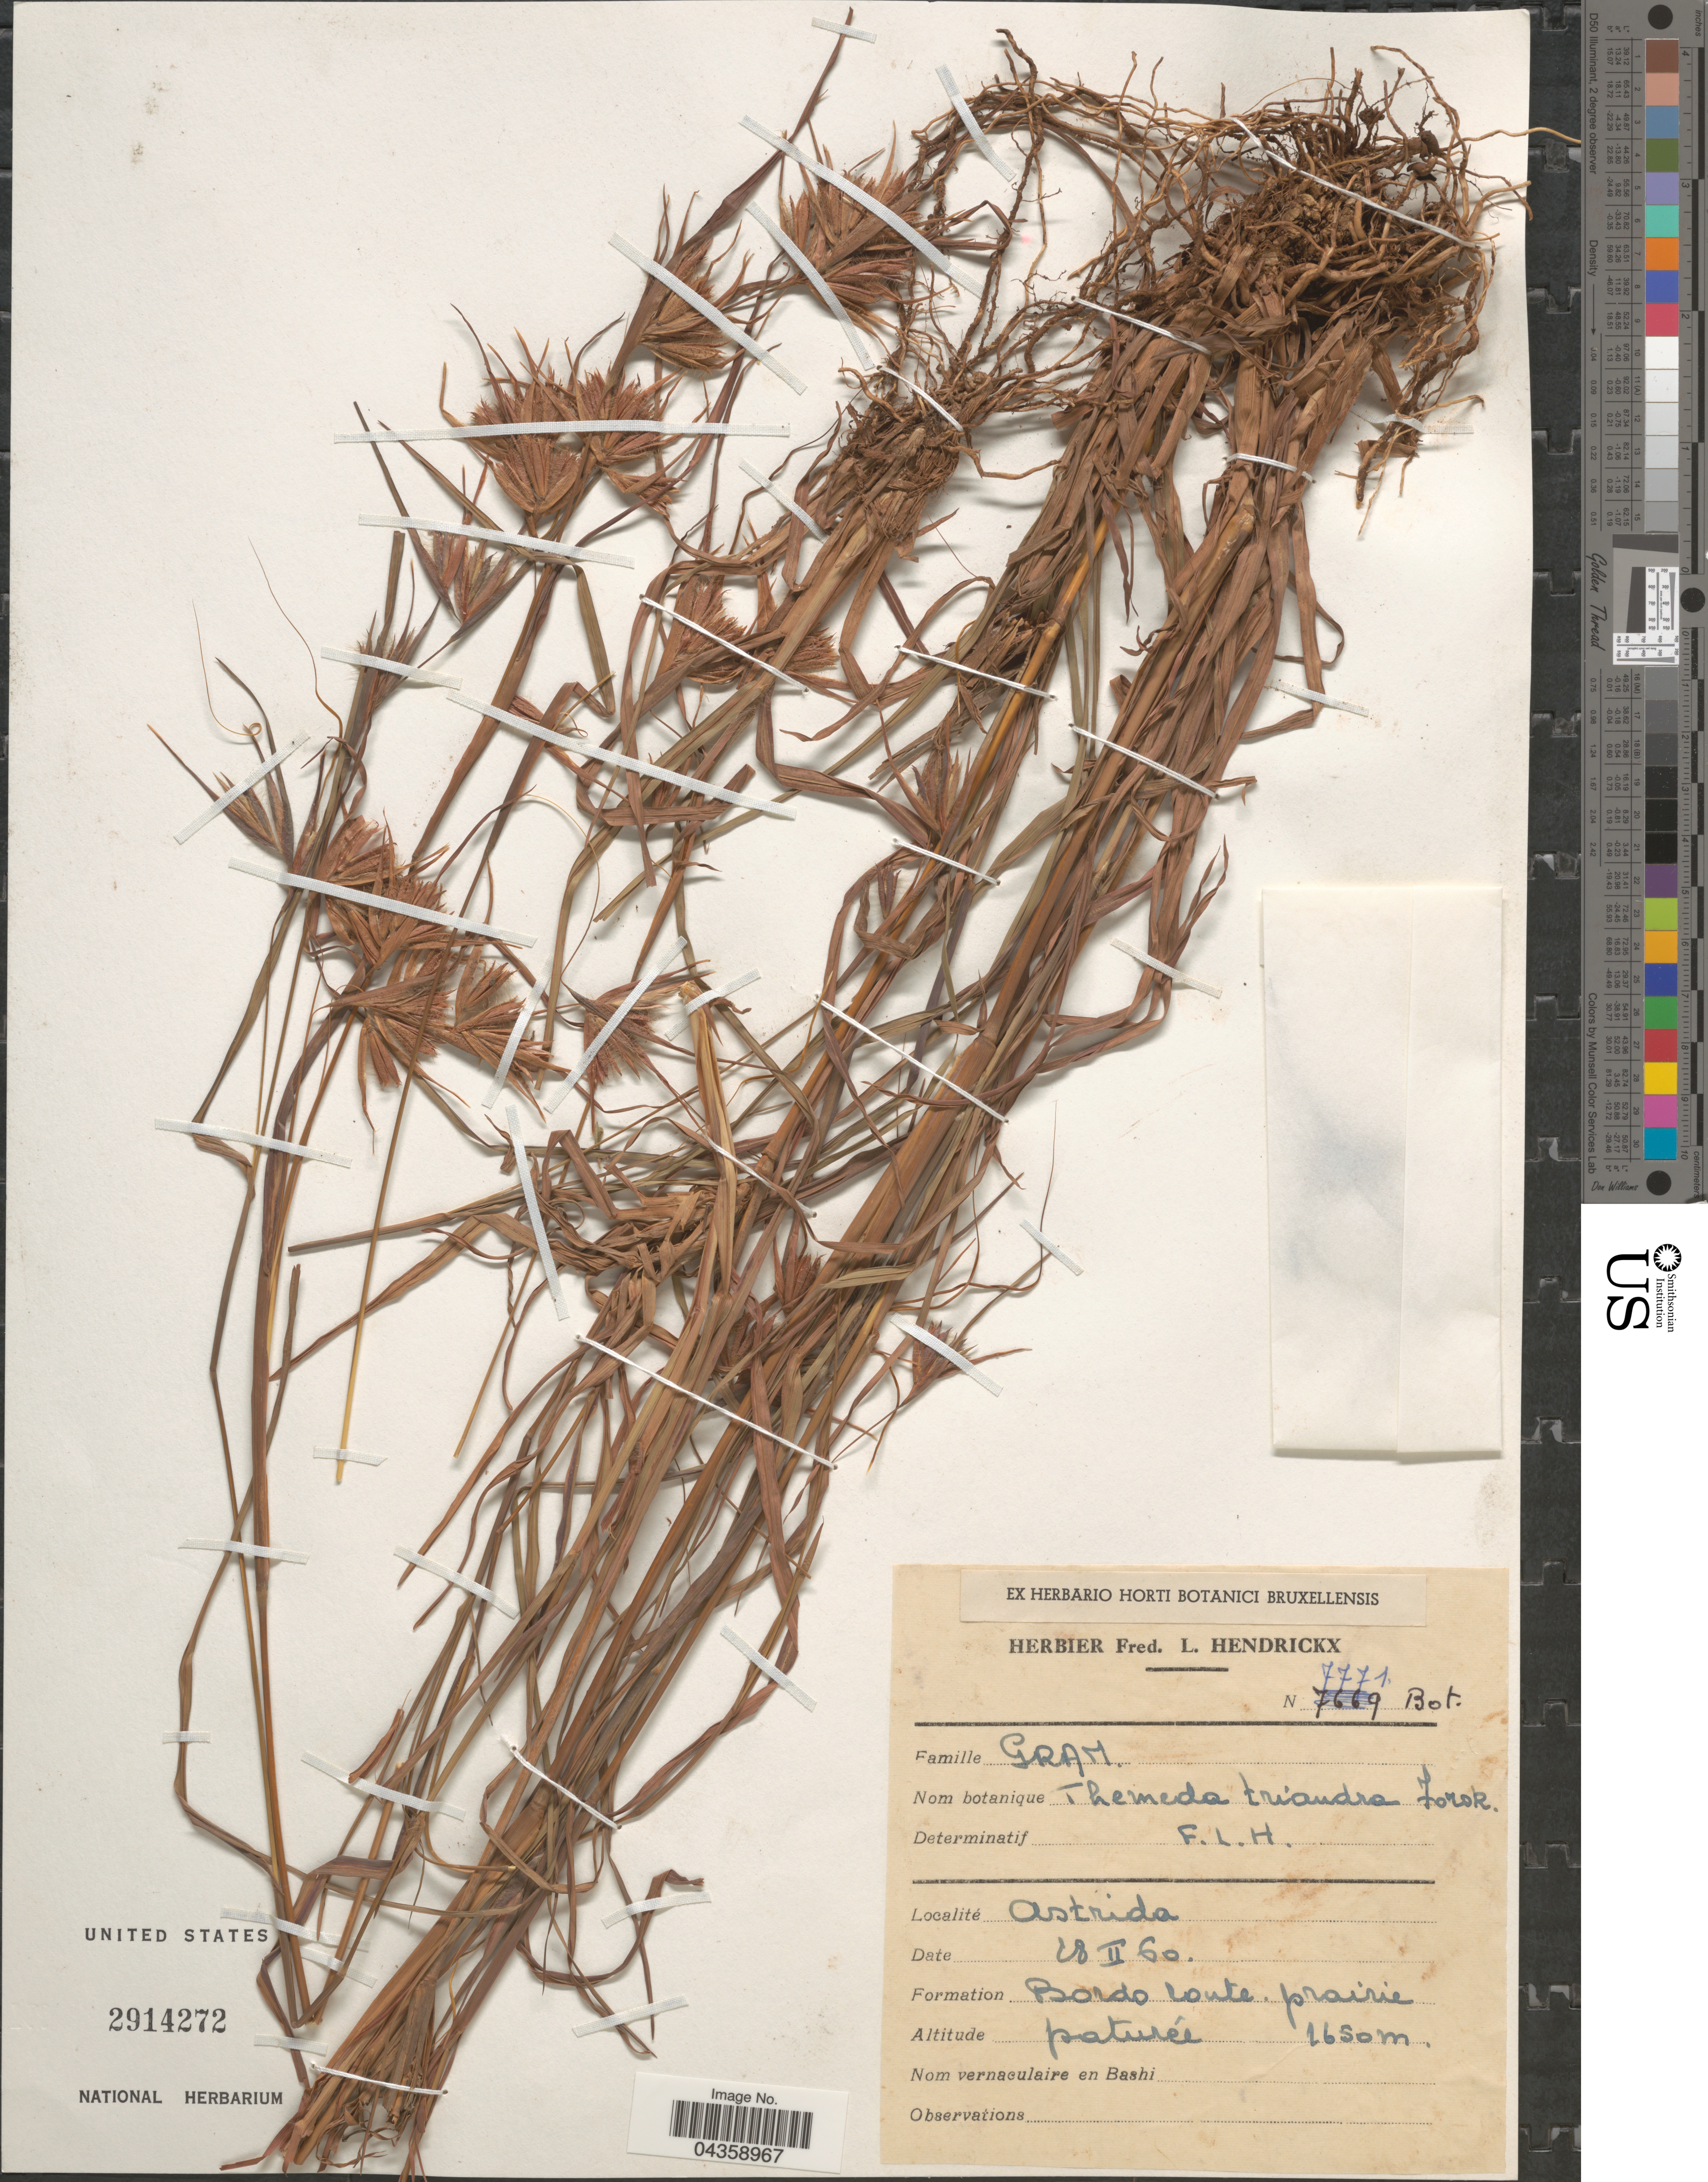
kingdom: Plantae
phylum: Tracheophyta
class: Liliopsida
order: Poales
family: Poaceae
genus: Themeda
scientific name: Themeda triandra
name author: Forssk.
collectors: Ex herb. Fred. L. Hendrickx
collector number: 7771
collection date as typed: Transcribed d/m/y: 28/2/60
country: Rwanda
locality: Astrida. Bords route prairie.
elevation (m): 1650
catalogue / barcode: US 2914272